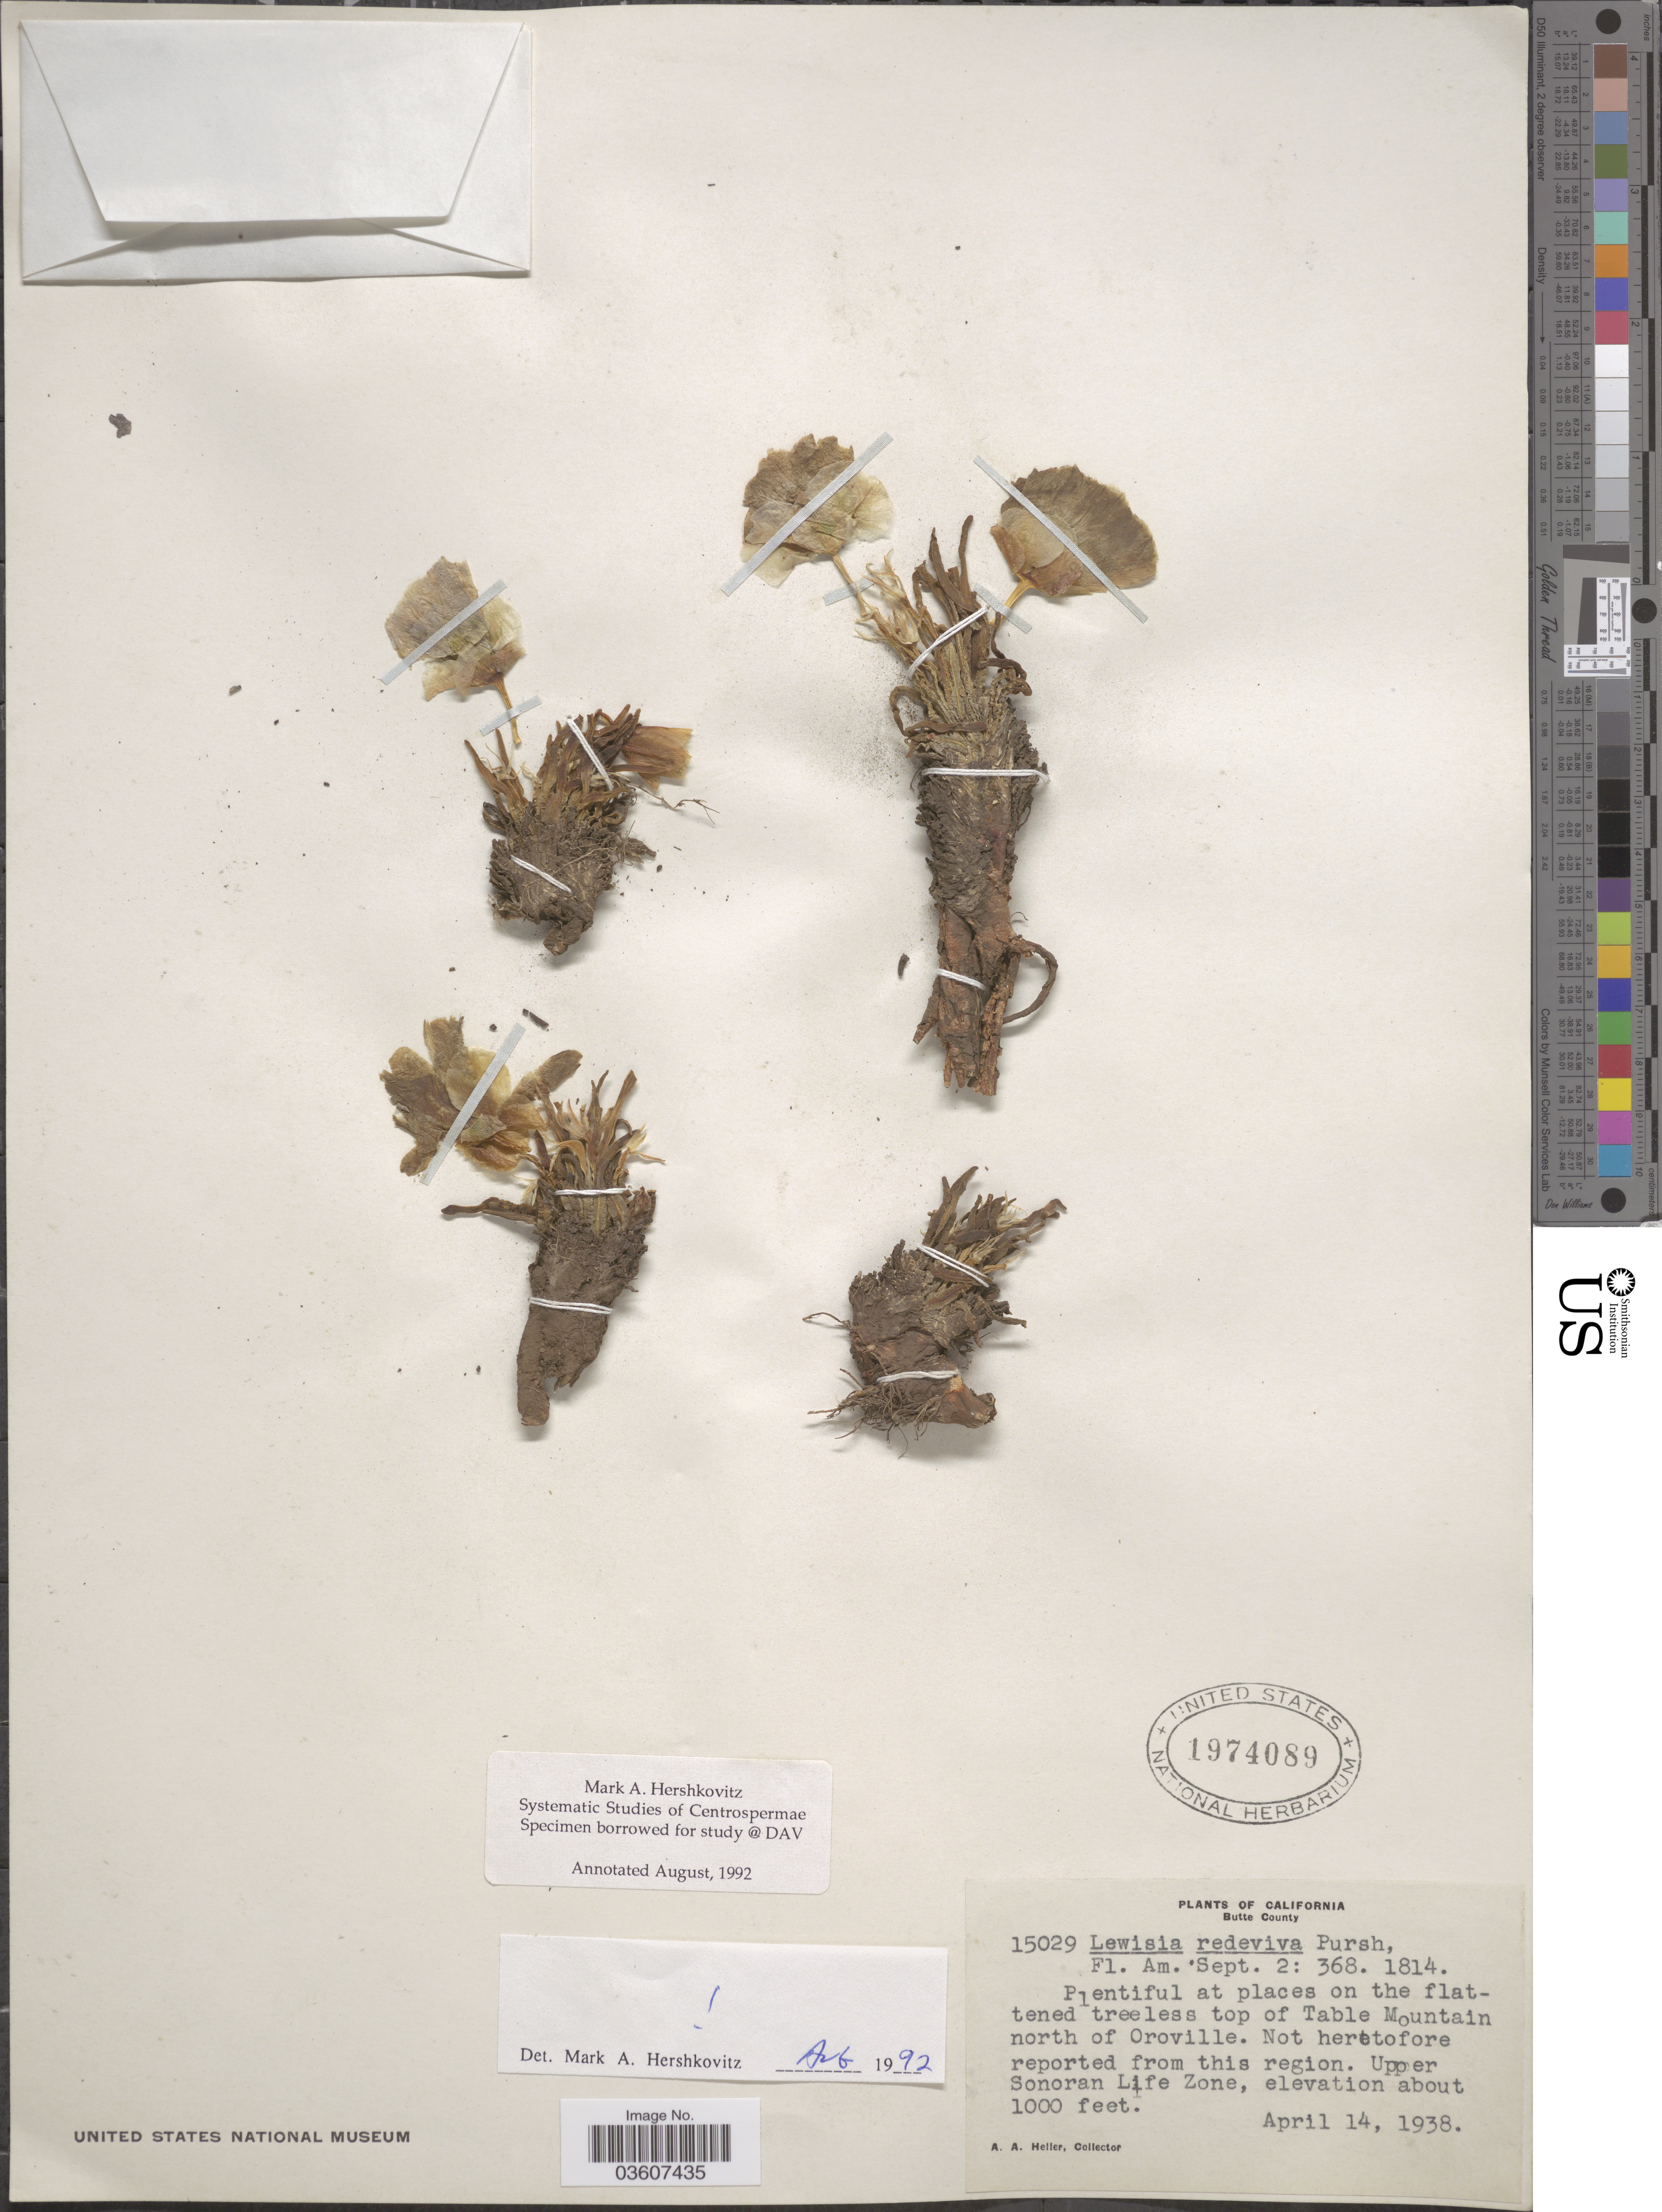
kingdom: Plantae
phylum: Tracheophyta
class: Magnoliopsida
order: Caryophyllales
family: Montiaceae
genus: Lewisia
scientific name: Lewisia rediviva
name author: Pursh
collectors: A. A. Heller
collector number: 15029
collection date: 1938-04-14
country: United States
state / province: California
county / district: Butte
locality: Butte County. Plentiful at places on the flattened treeless top of Table Mountain north of Oroville. Upper Sonoran Life Zone.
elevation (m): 305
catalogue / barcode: US 1974089